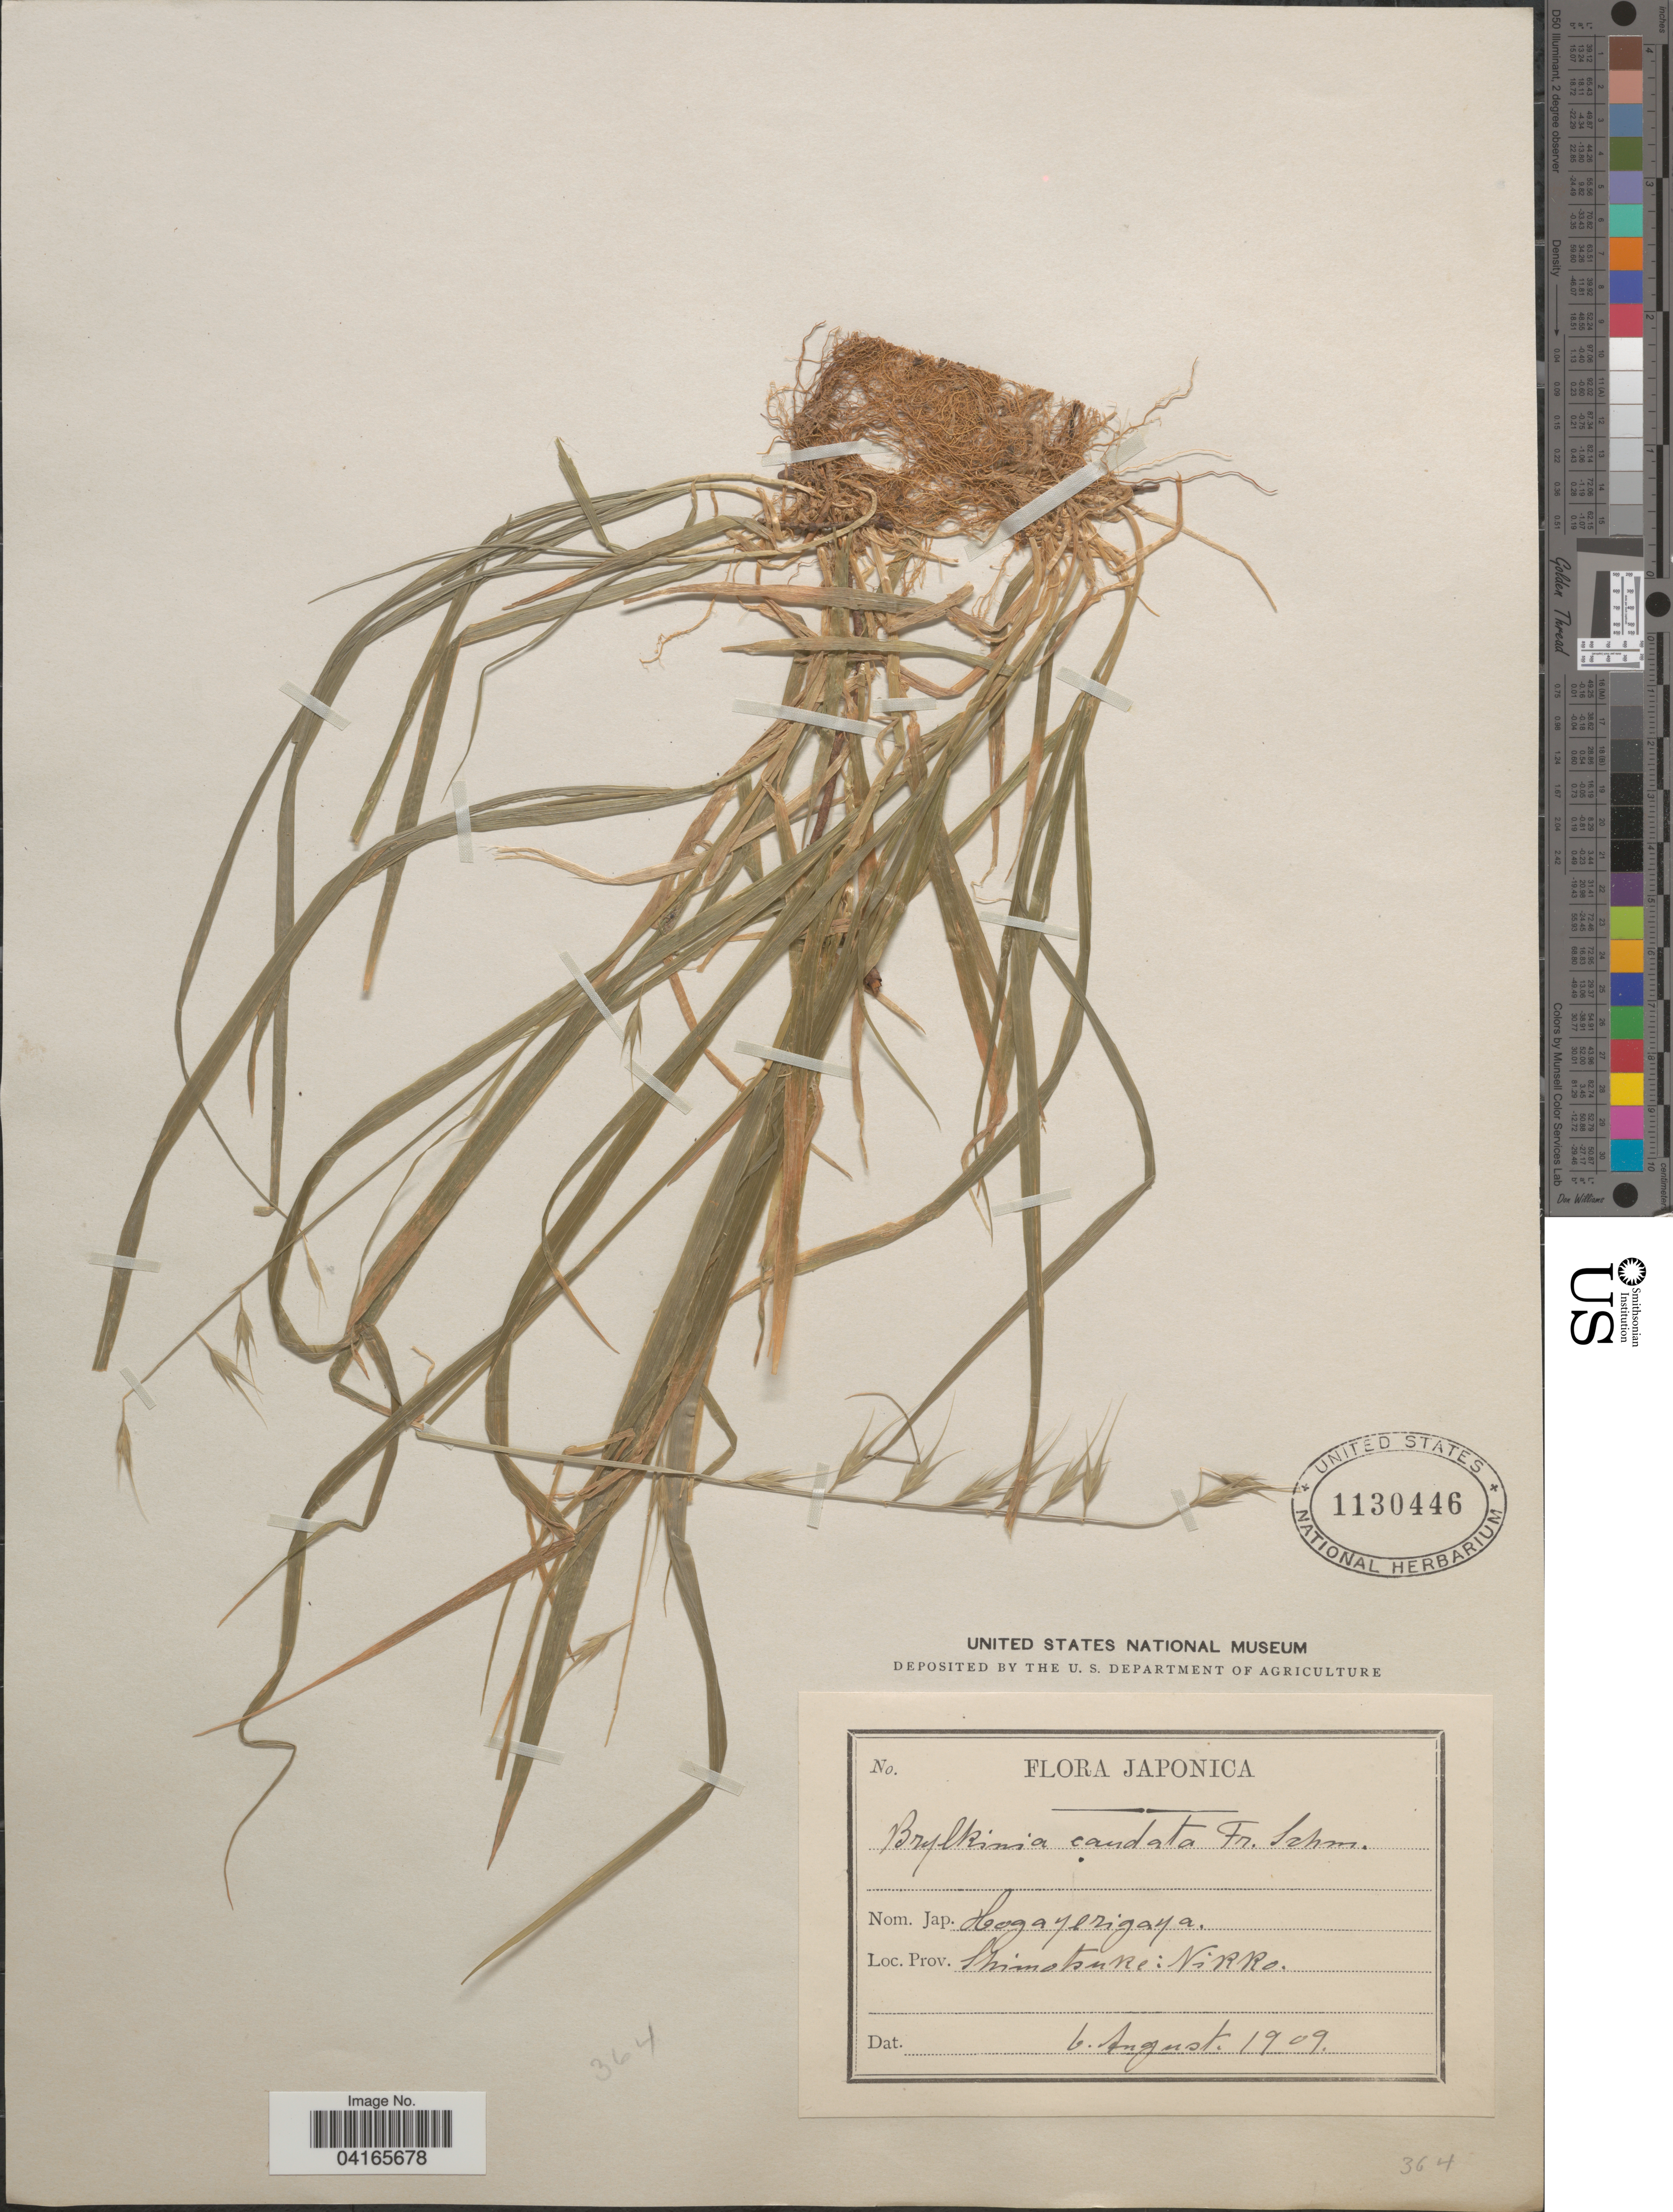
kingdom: Plantae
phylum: Tracheophyta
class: Liliopsida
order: Poales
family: Poaceae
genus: Brylkinia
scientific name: Brylkinia caudata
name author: (Munro) F. Schmidt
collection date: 1909-08-06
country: Japan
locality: Shimotsuki: Nirro.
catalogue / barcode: US 1130446